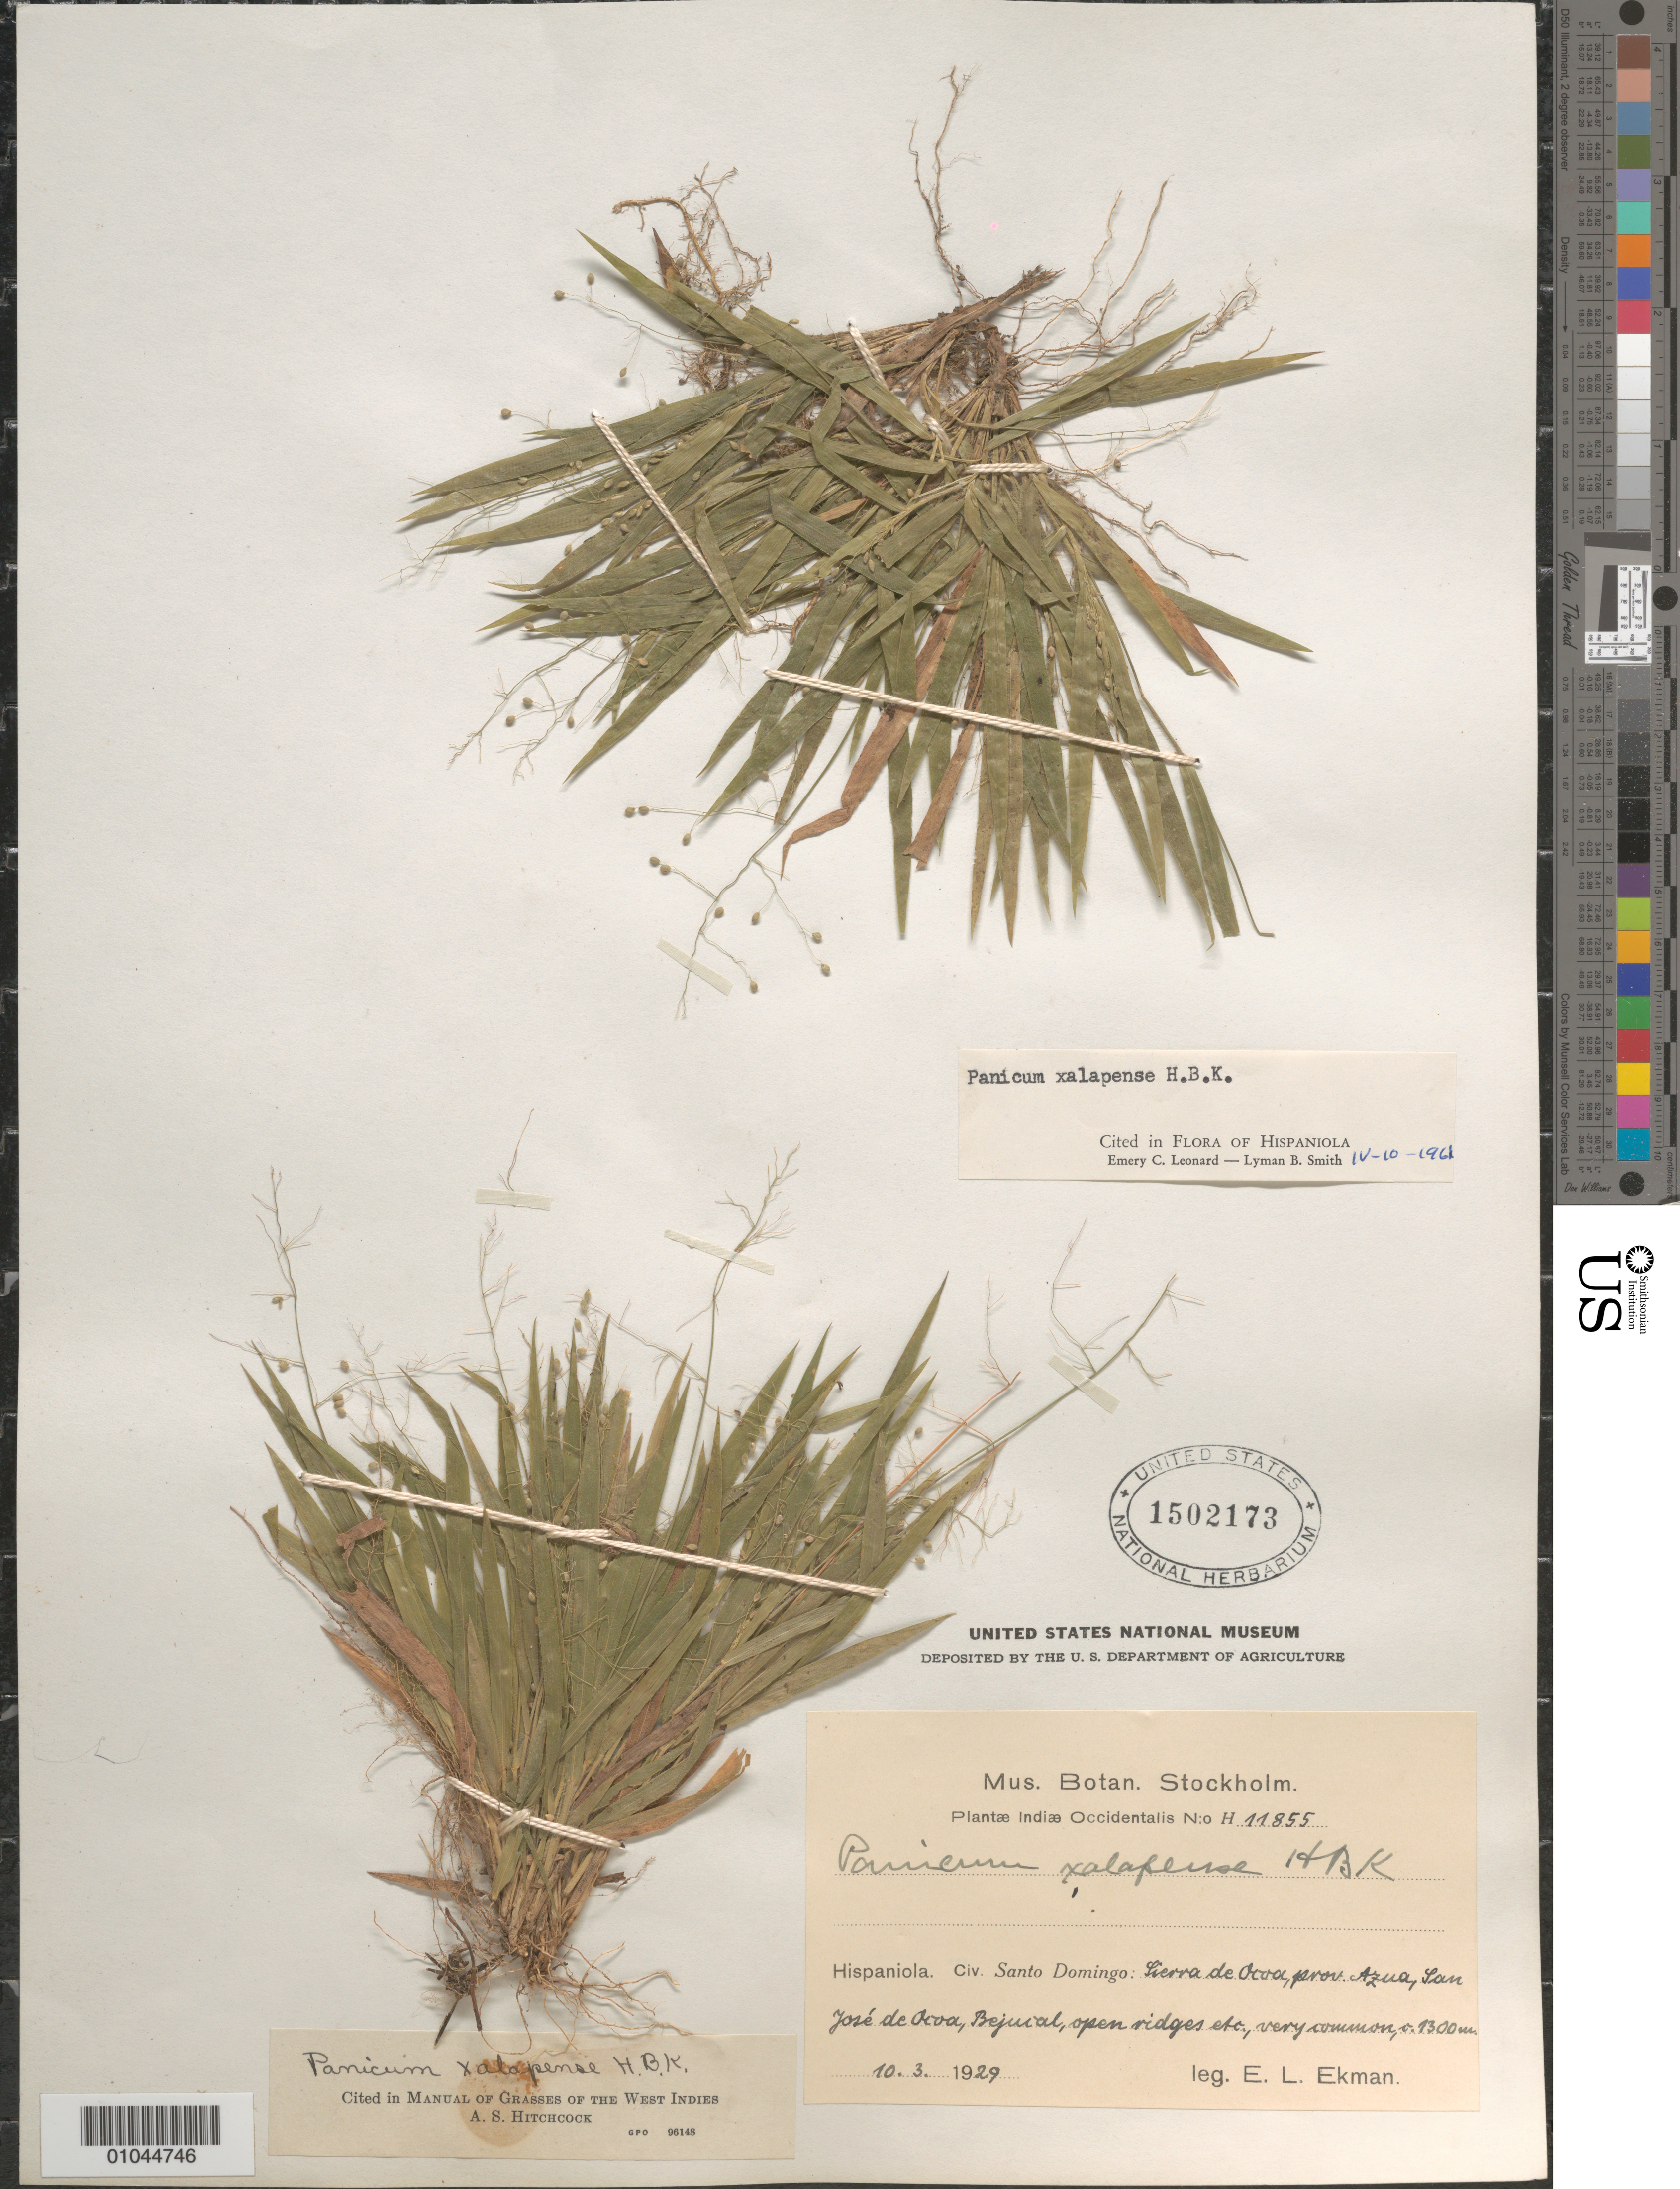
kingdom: Plantae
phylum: Tracheophyta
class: Liliopsida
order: Poales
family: Poaceae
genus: Panicum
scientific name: Panicum xalapense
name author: Kunth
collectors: E. L. Ekman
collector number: H 11855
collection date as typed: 10 Mar 1929 or 03 Oct 1929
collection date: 1929-03-10 or 1929-10-03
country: Dominican Republic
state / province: Azua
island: Hispaniola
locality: Sierra de Ocoa, San Jose de Ocoa, Bejucal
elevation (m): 1300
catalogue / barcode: US 1502173